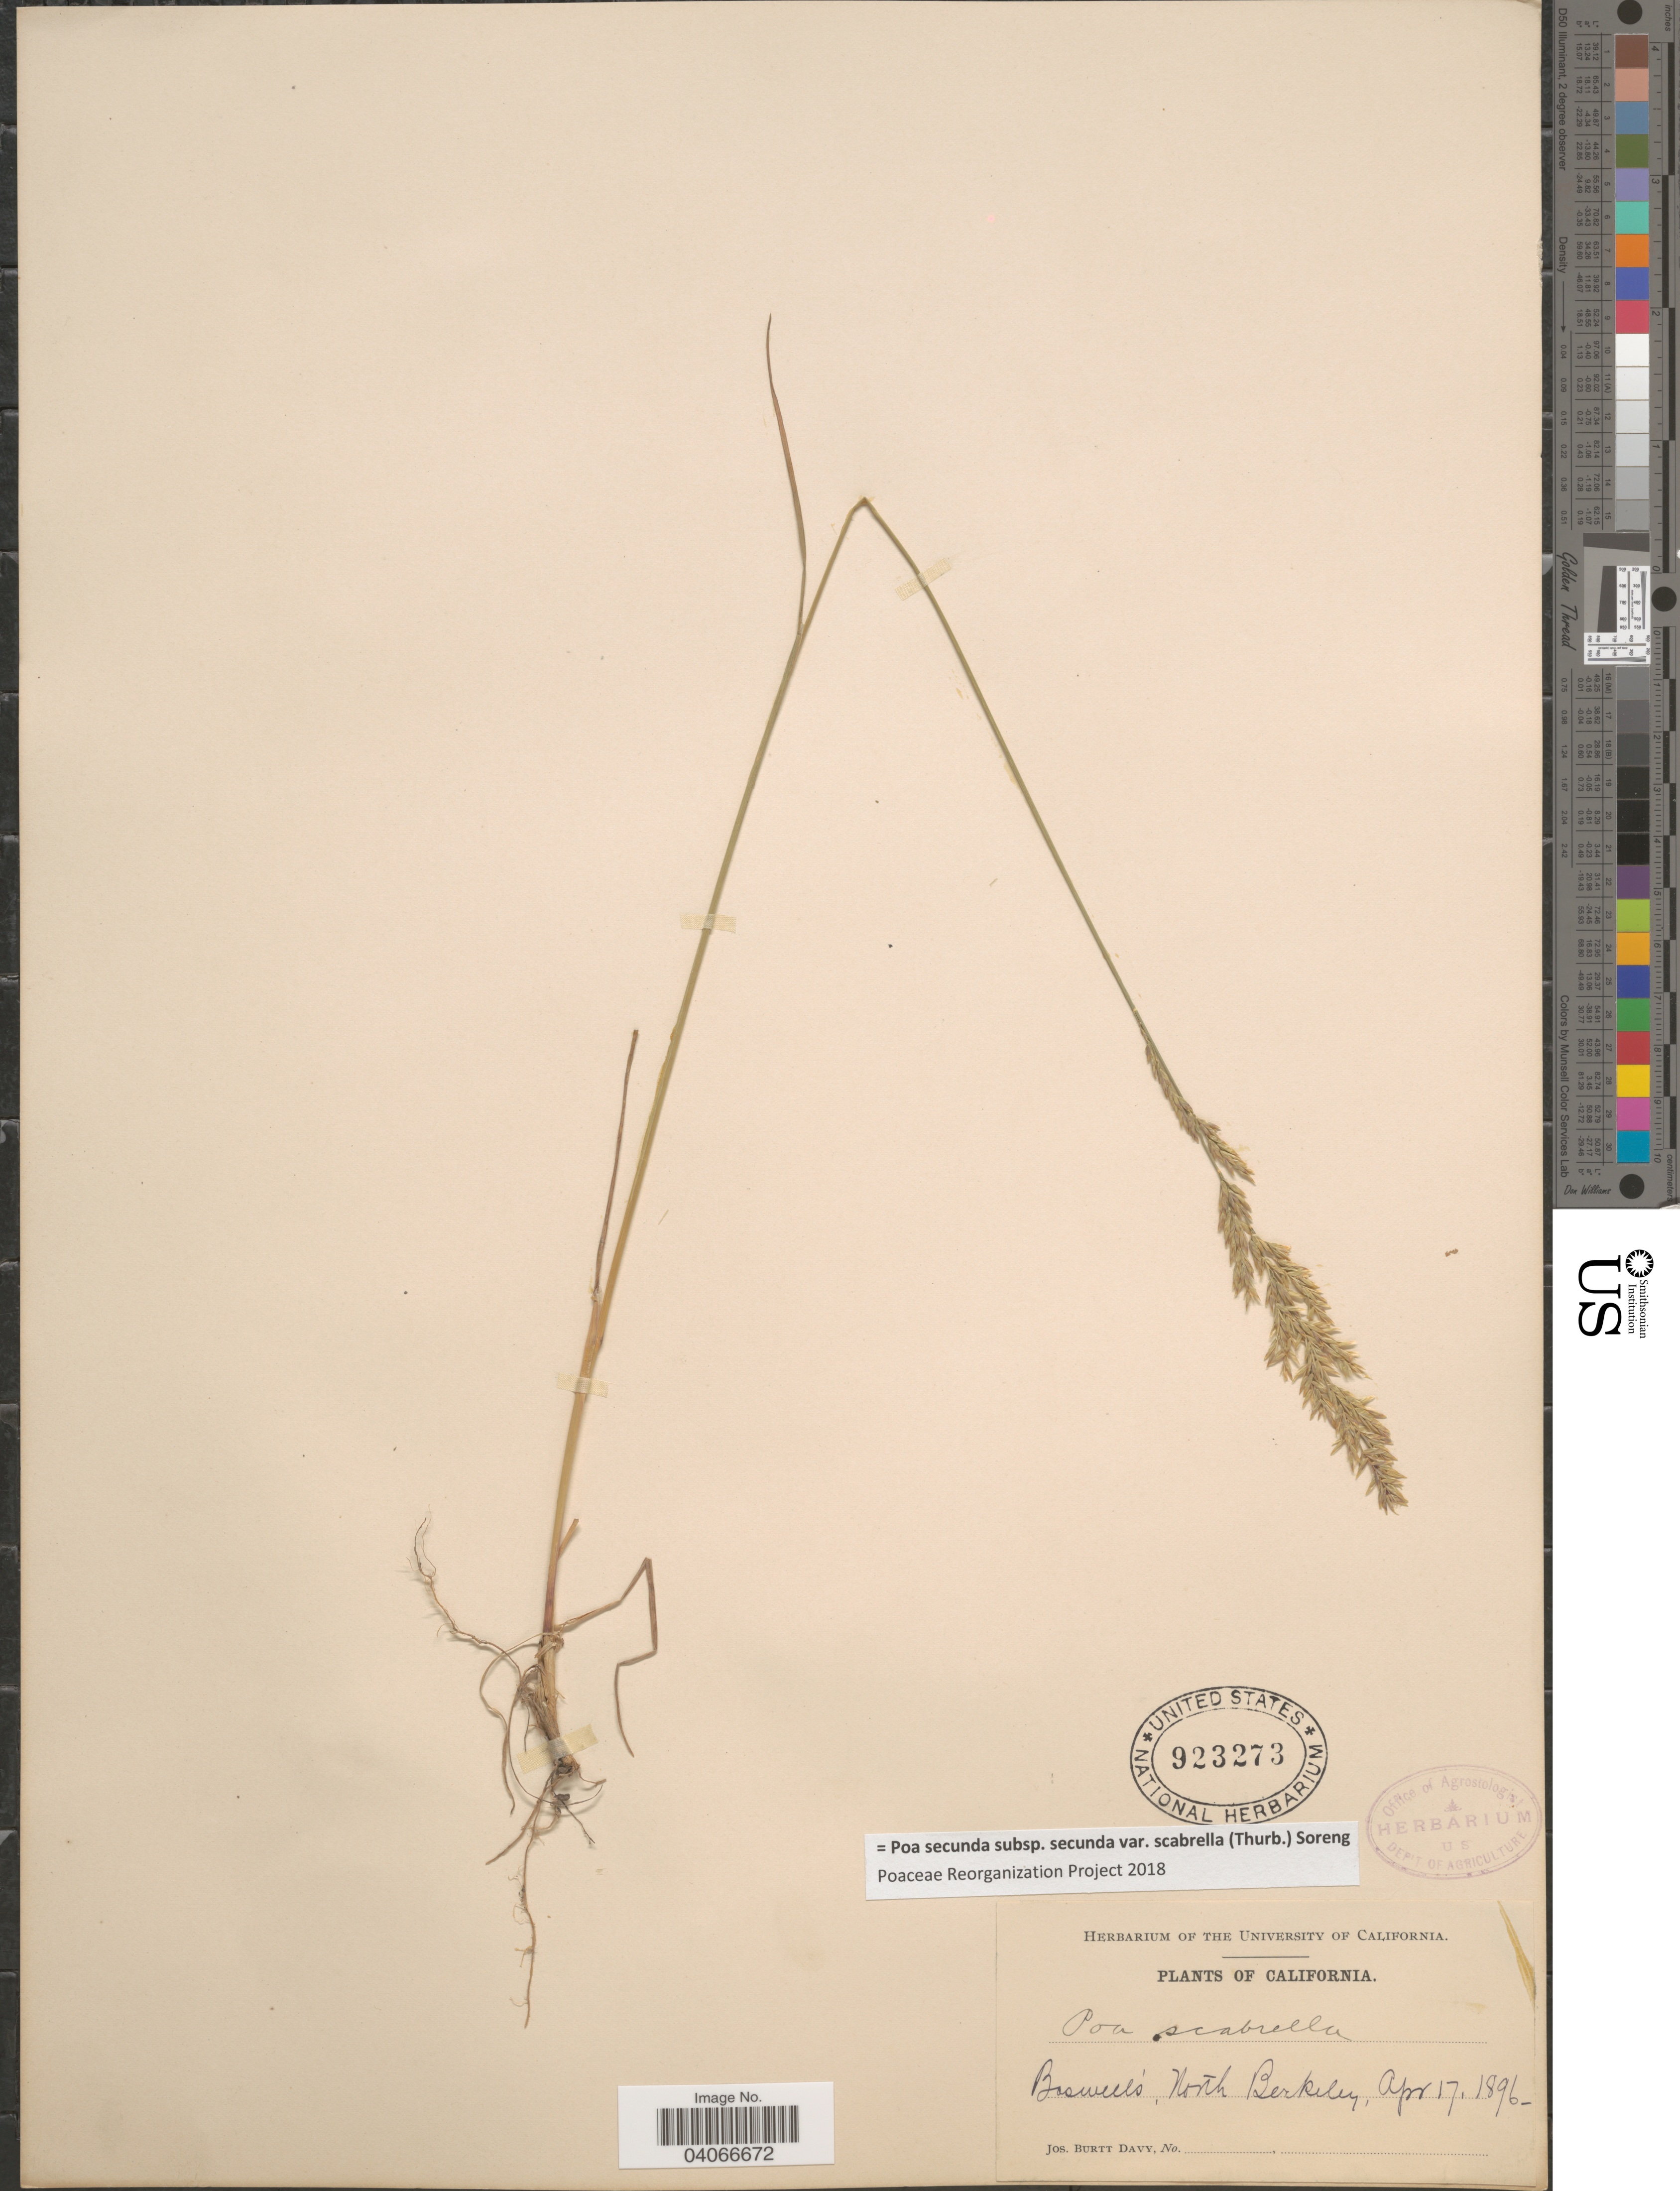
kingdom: Plantae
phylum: Tracheophyta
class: Liliopsida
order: Poales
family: Poaceae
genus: Poa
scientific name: Poa secunda subsp. secunda var. scabrella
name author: (Thurb.) Soreng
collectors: J. Burtt Davy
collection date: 1896-04-17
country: United States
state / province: California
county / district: Alameda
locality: Boswell's, North Berkeley.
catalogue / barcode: US 923273